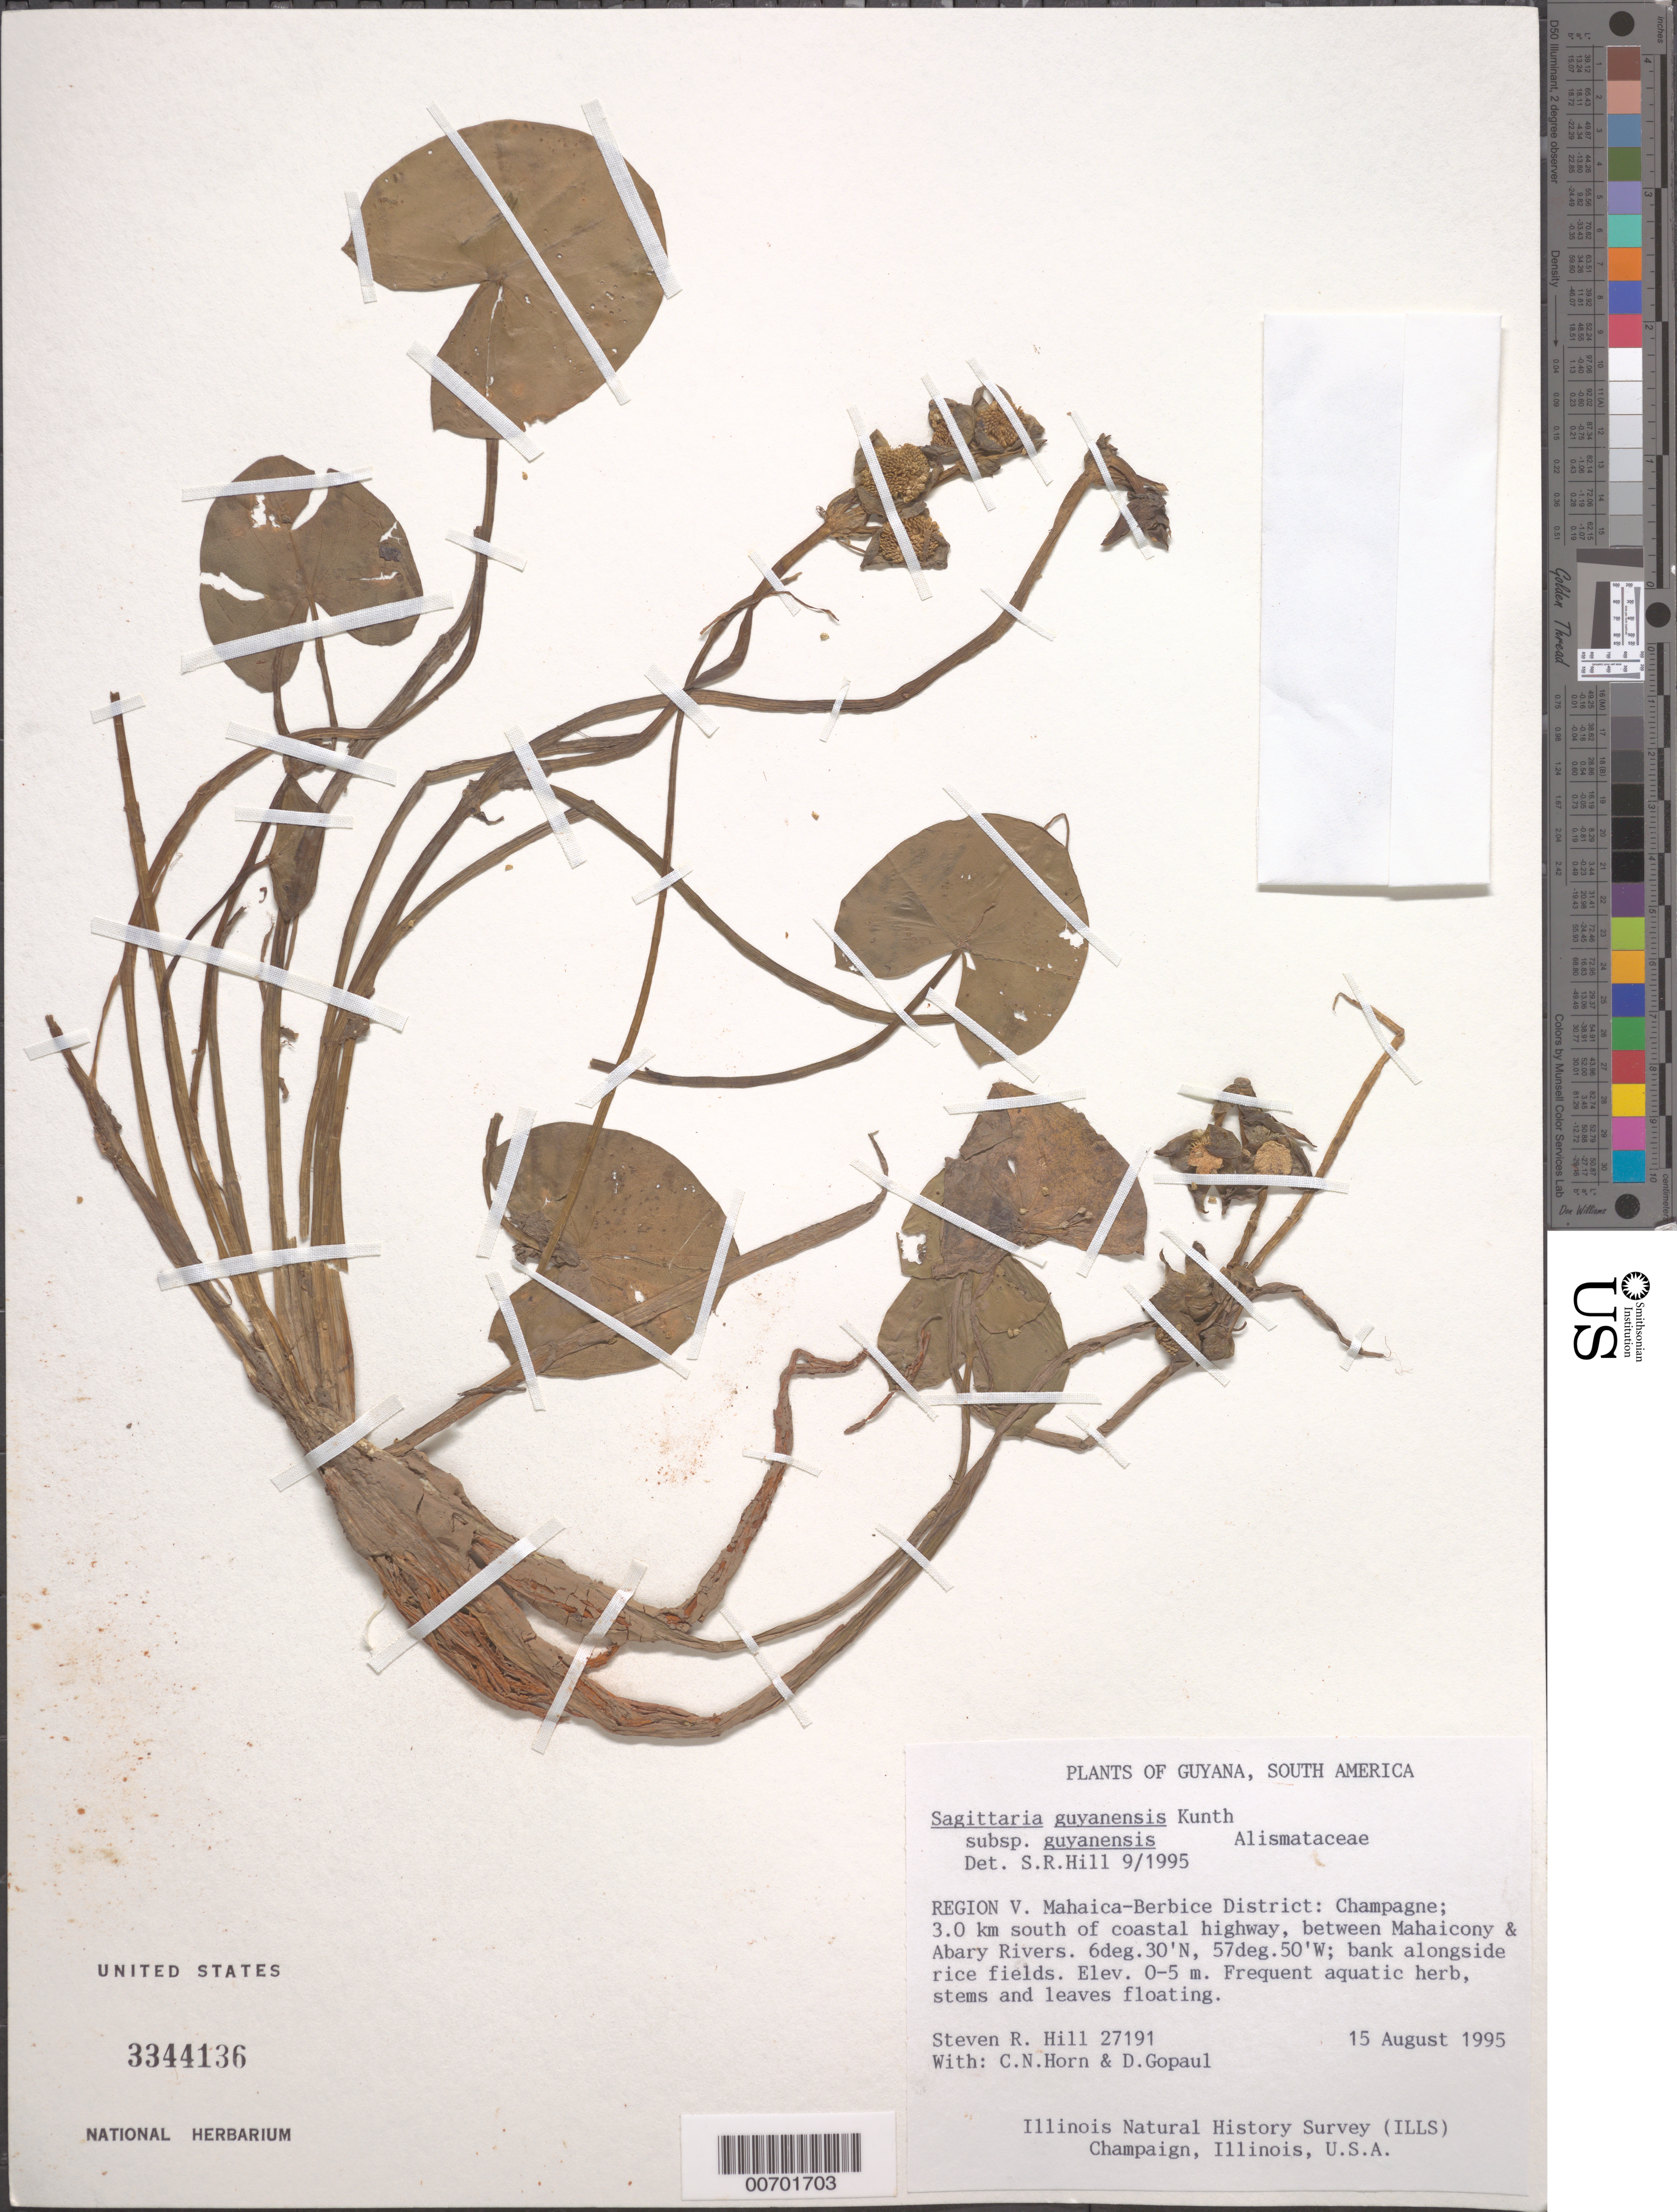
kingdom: Plantae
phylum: Tracheophyta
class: Liliopsida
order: Alismatales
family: Alismataceae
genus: Sagittaria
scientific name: Sagittaria guayanensis subsp. guayanensis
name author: Kunth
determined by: Hill, Steven R.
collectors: S. R. Hill, C. N. Horn & D. Gopaul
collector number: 27191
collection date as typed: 15-Aug-95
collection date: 1995-08-15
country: Guyana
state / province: Mahaica-Berbice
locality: Champagne; 3 km S of coastal hwy., betw. Mahaicony & Abary R.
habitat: Bank along side rice fields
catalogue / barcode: US 3344136